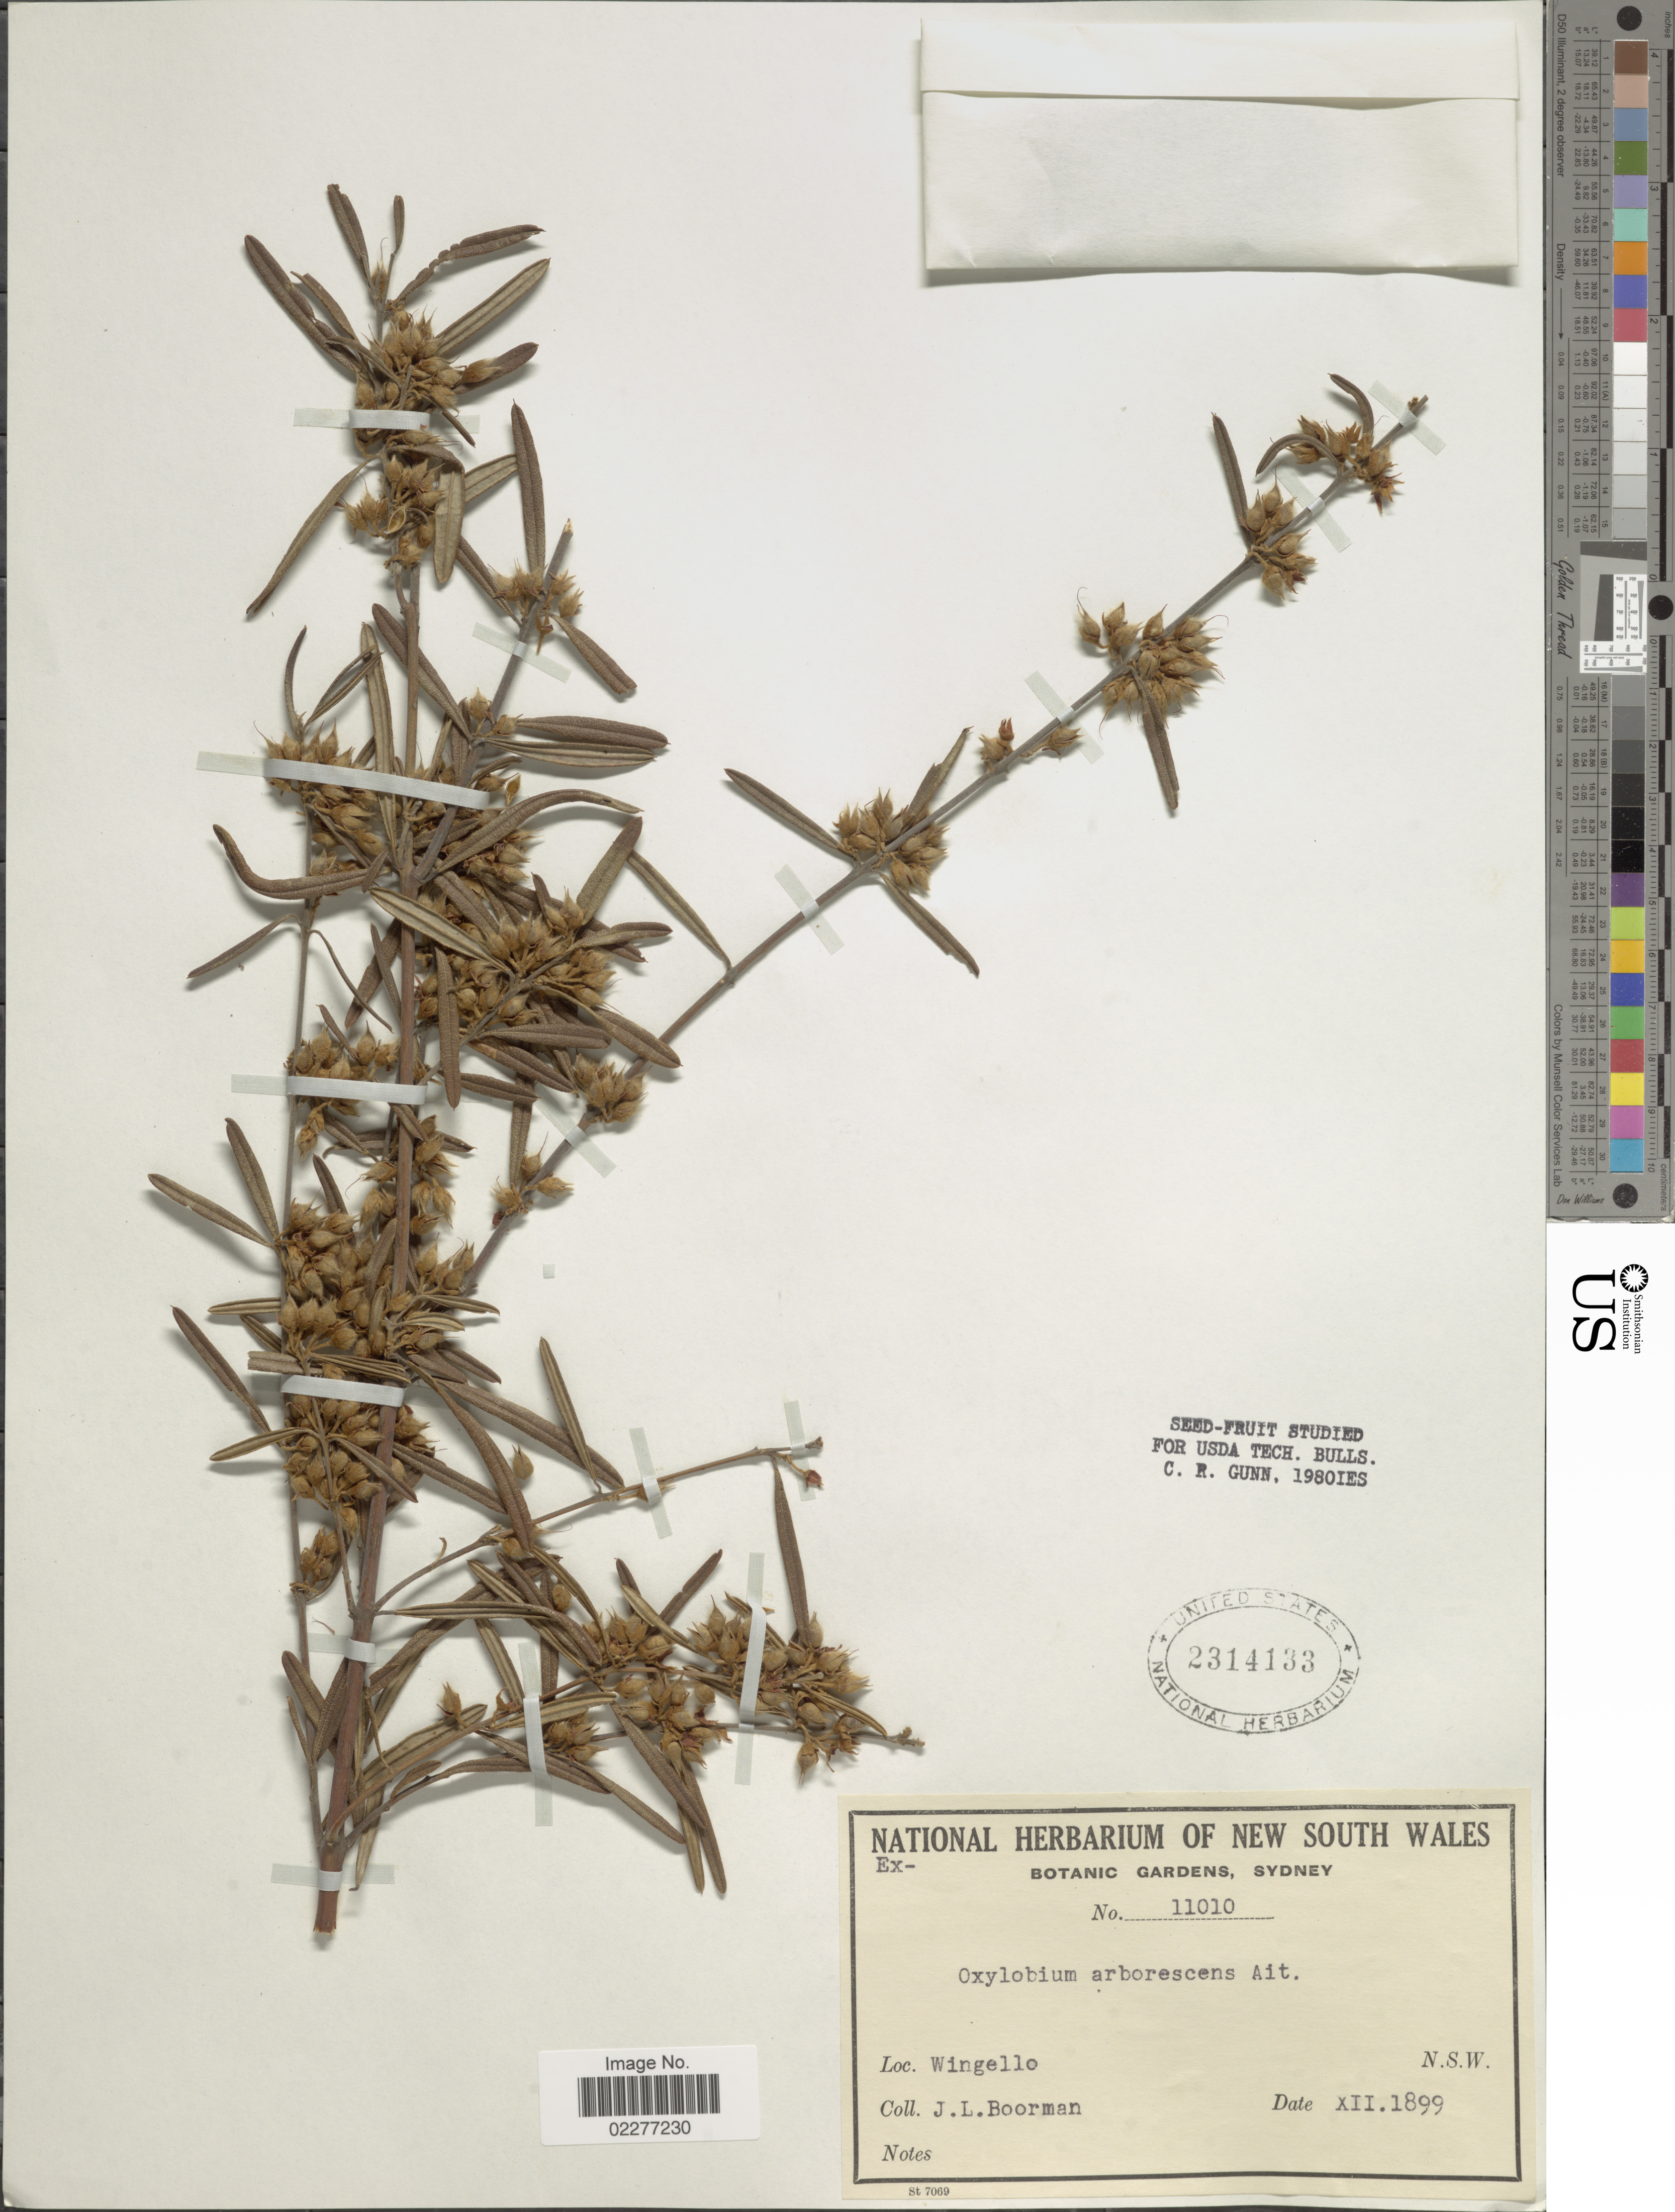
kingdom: Plantae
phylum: Tracheophyta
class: Magnoliopsida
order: Fabales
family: Fabaceae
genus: Oxylobium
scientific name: Oxylobium arborescens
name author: R. Br.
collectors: J. Boorman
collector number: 11010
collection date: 1899-12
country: Australia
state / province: New South Wales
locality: Wingello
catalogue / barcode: US 2314133